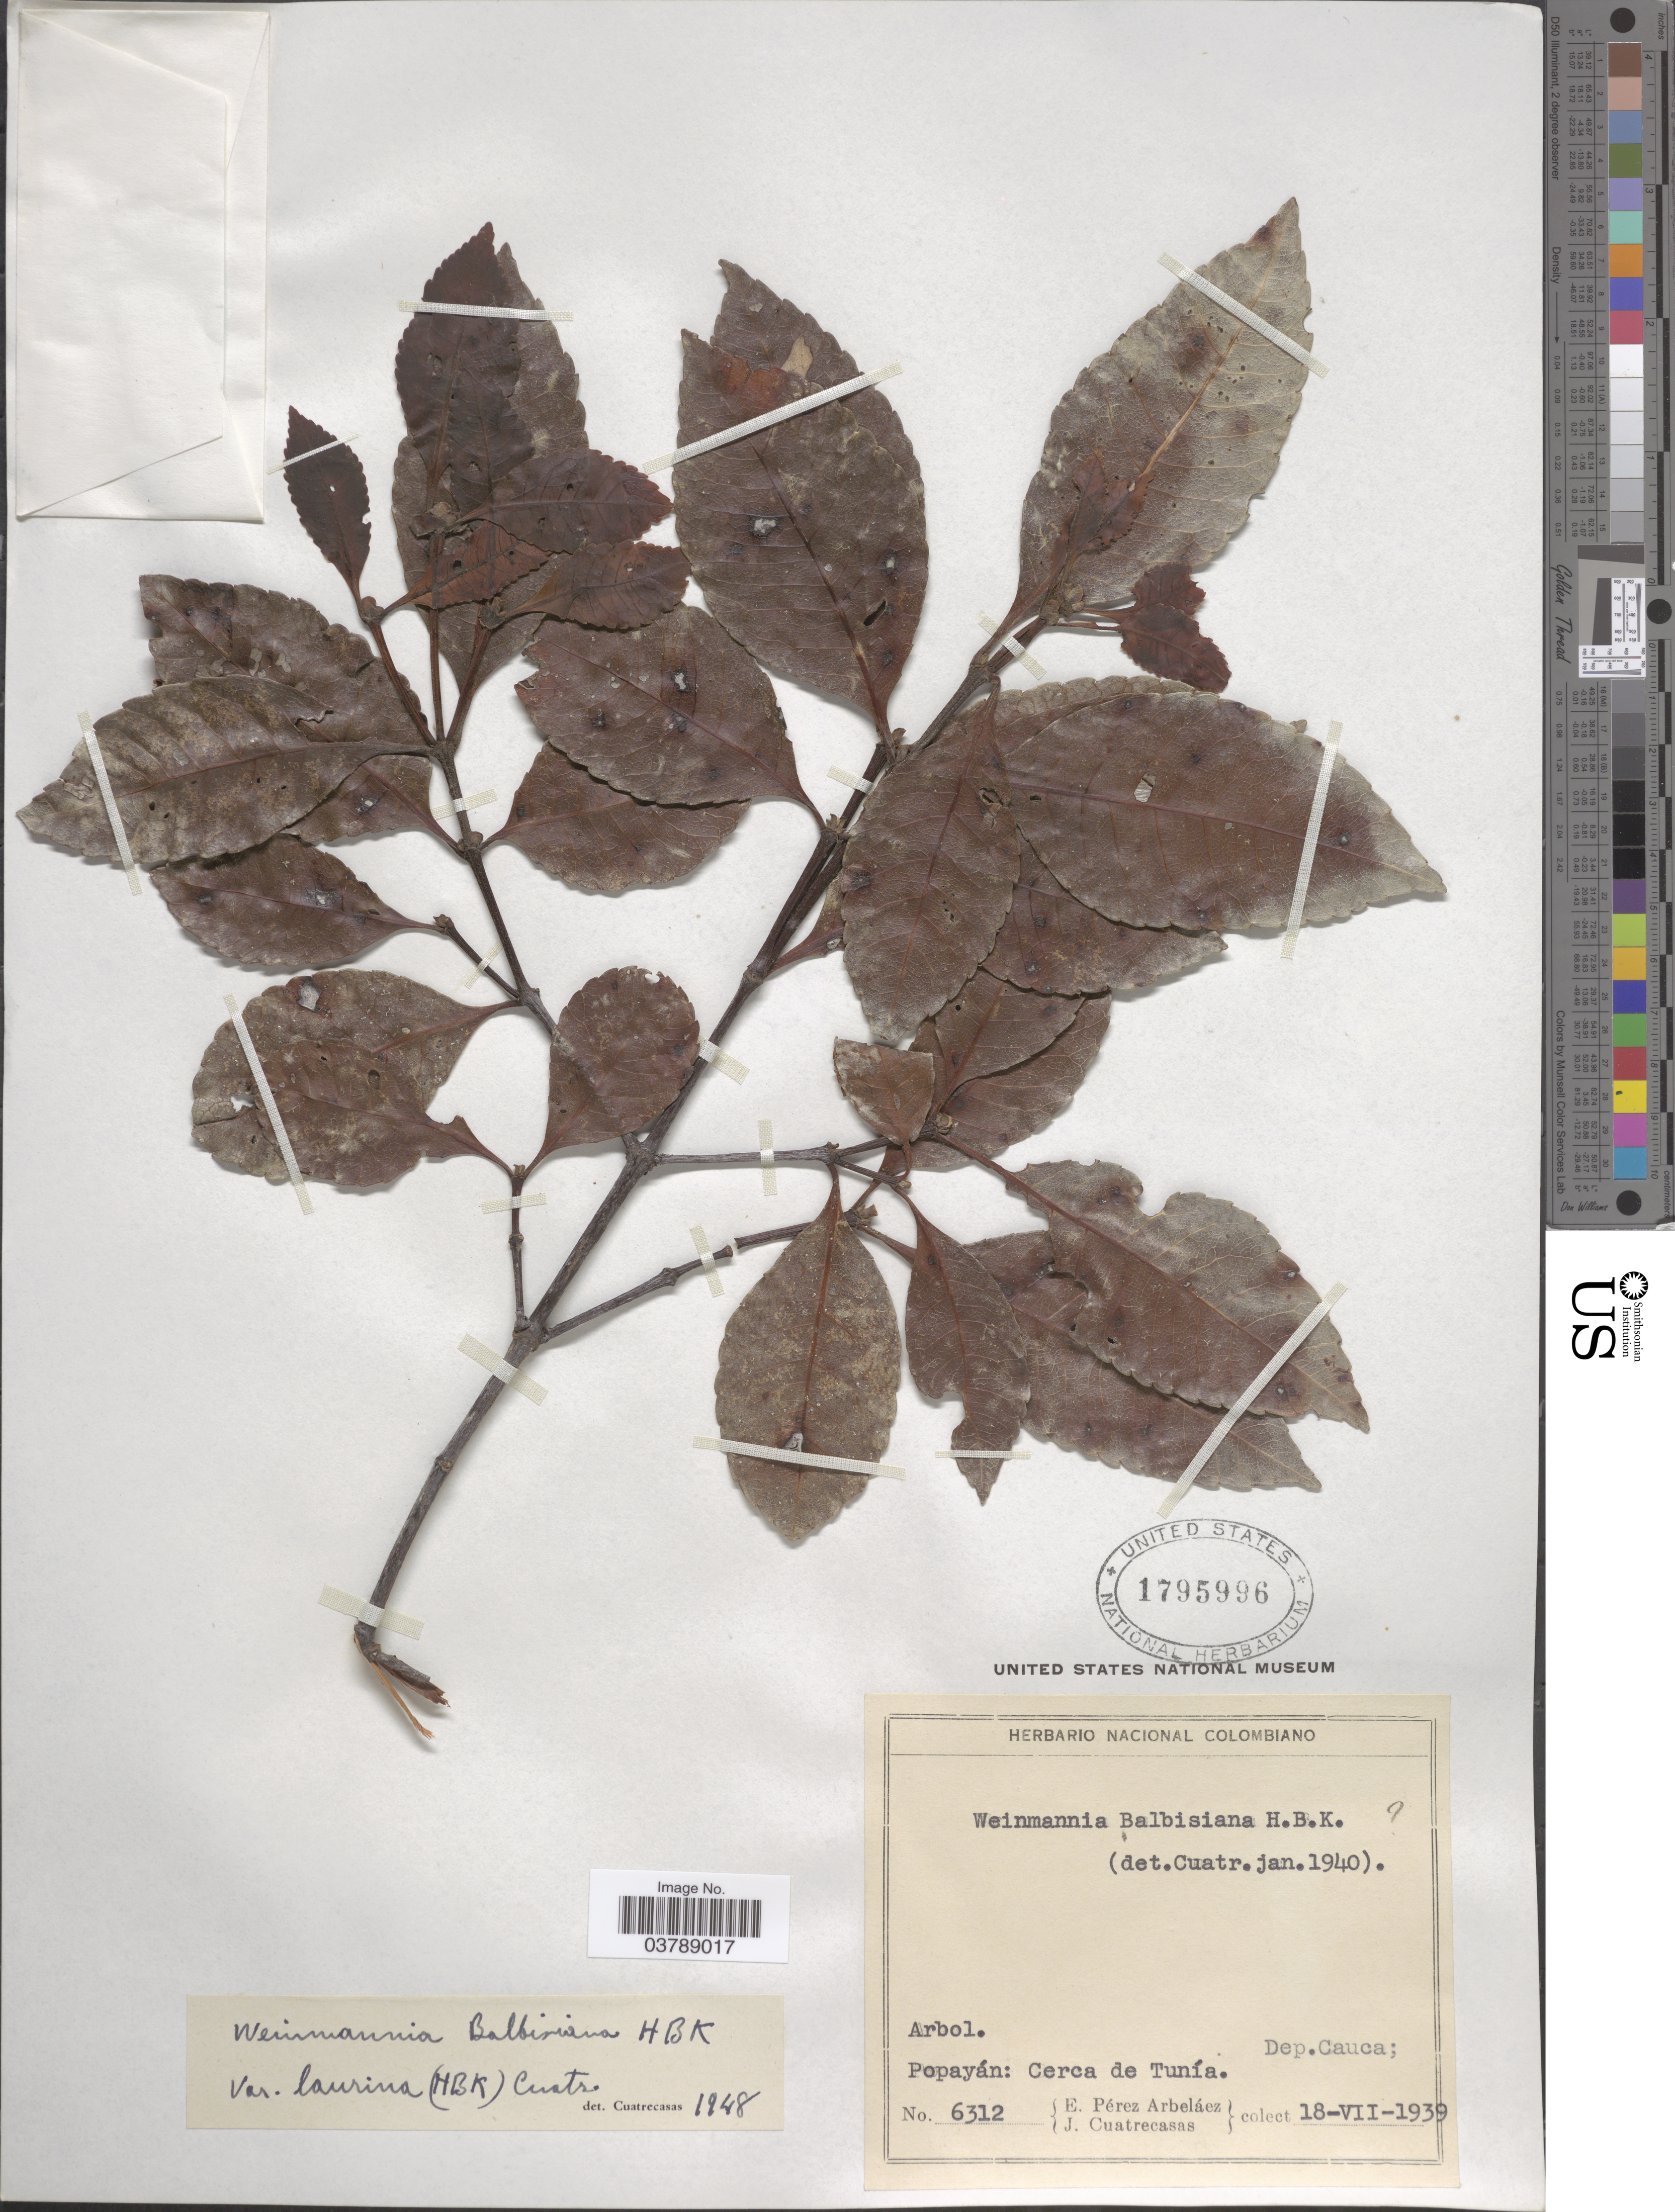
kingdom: Plantae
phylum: Tracheophyta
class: Magnoliopsida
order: Oxalidales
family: Cunoniaceae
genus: Weinmannia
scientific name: Weinmannia balbisiana var. laurina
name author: (Kunth) Cuatrec.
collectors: E. Pérez Arbeláez & J. Cuatrecasas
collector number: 6312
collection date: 1939-07-18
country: Colombia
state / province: Cauca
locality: Dep. Cauca; Popayán: Cerca de Tunía.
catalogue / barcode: US 1795996